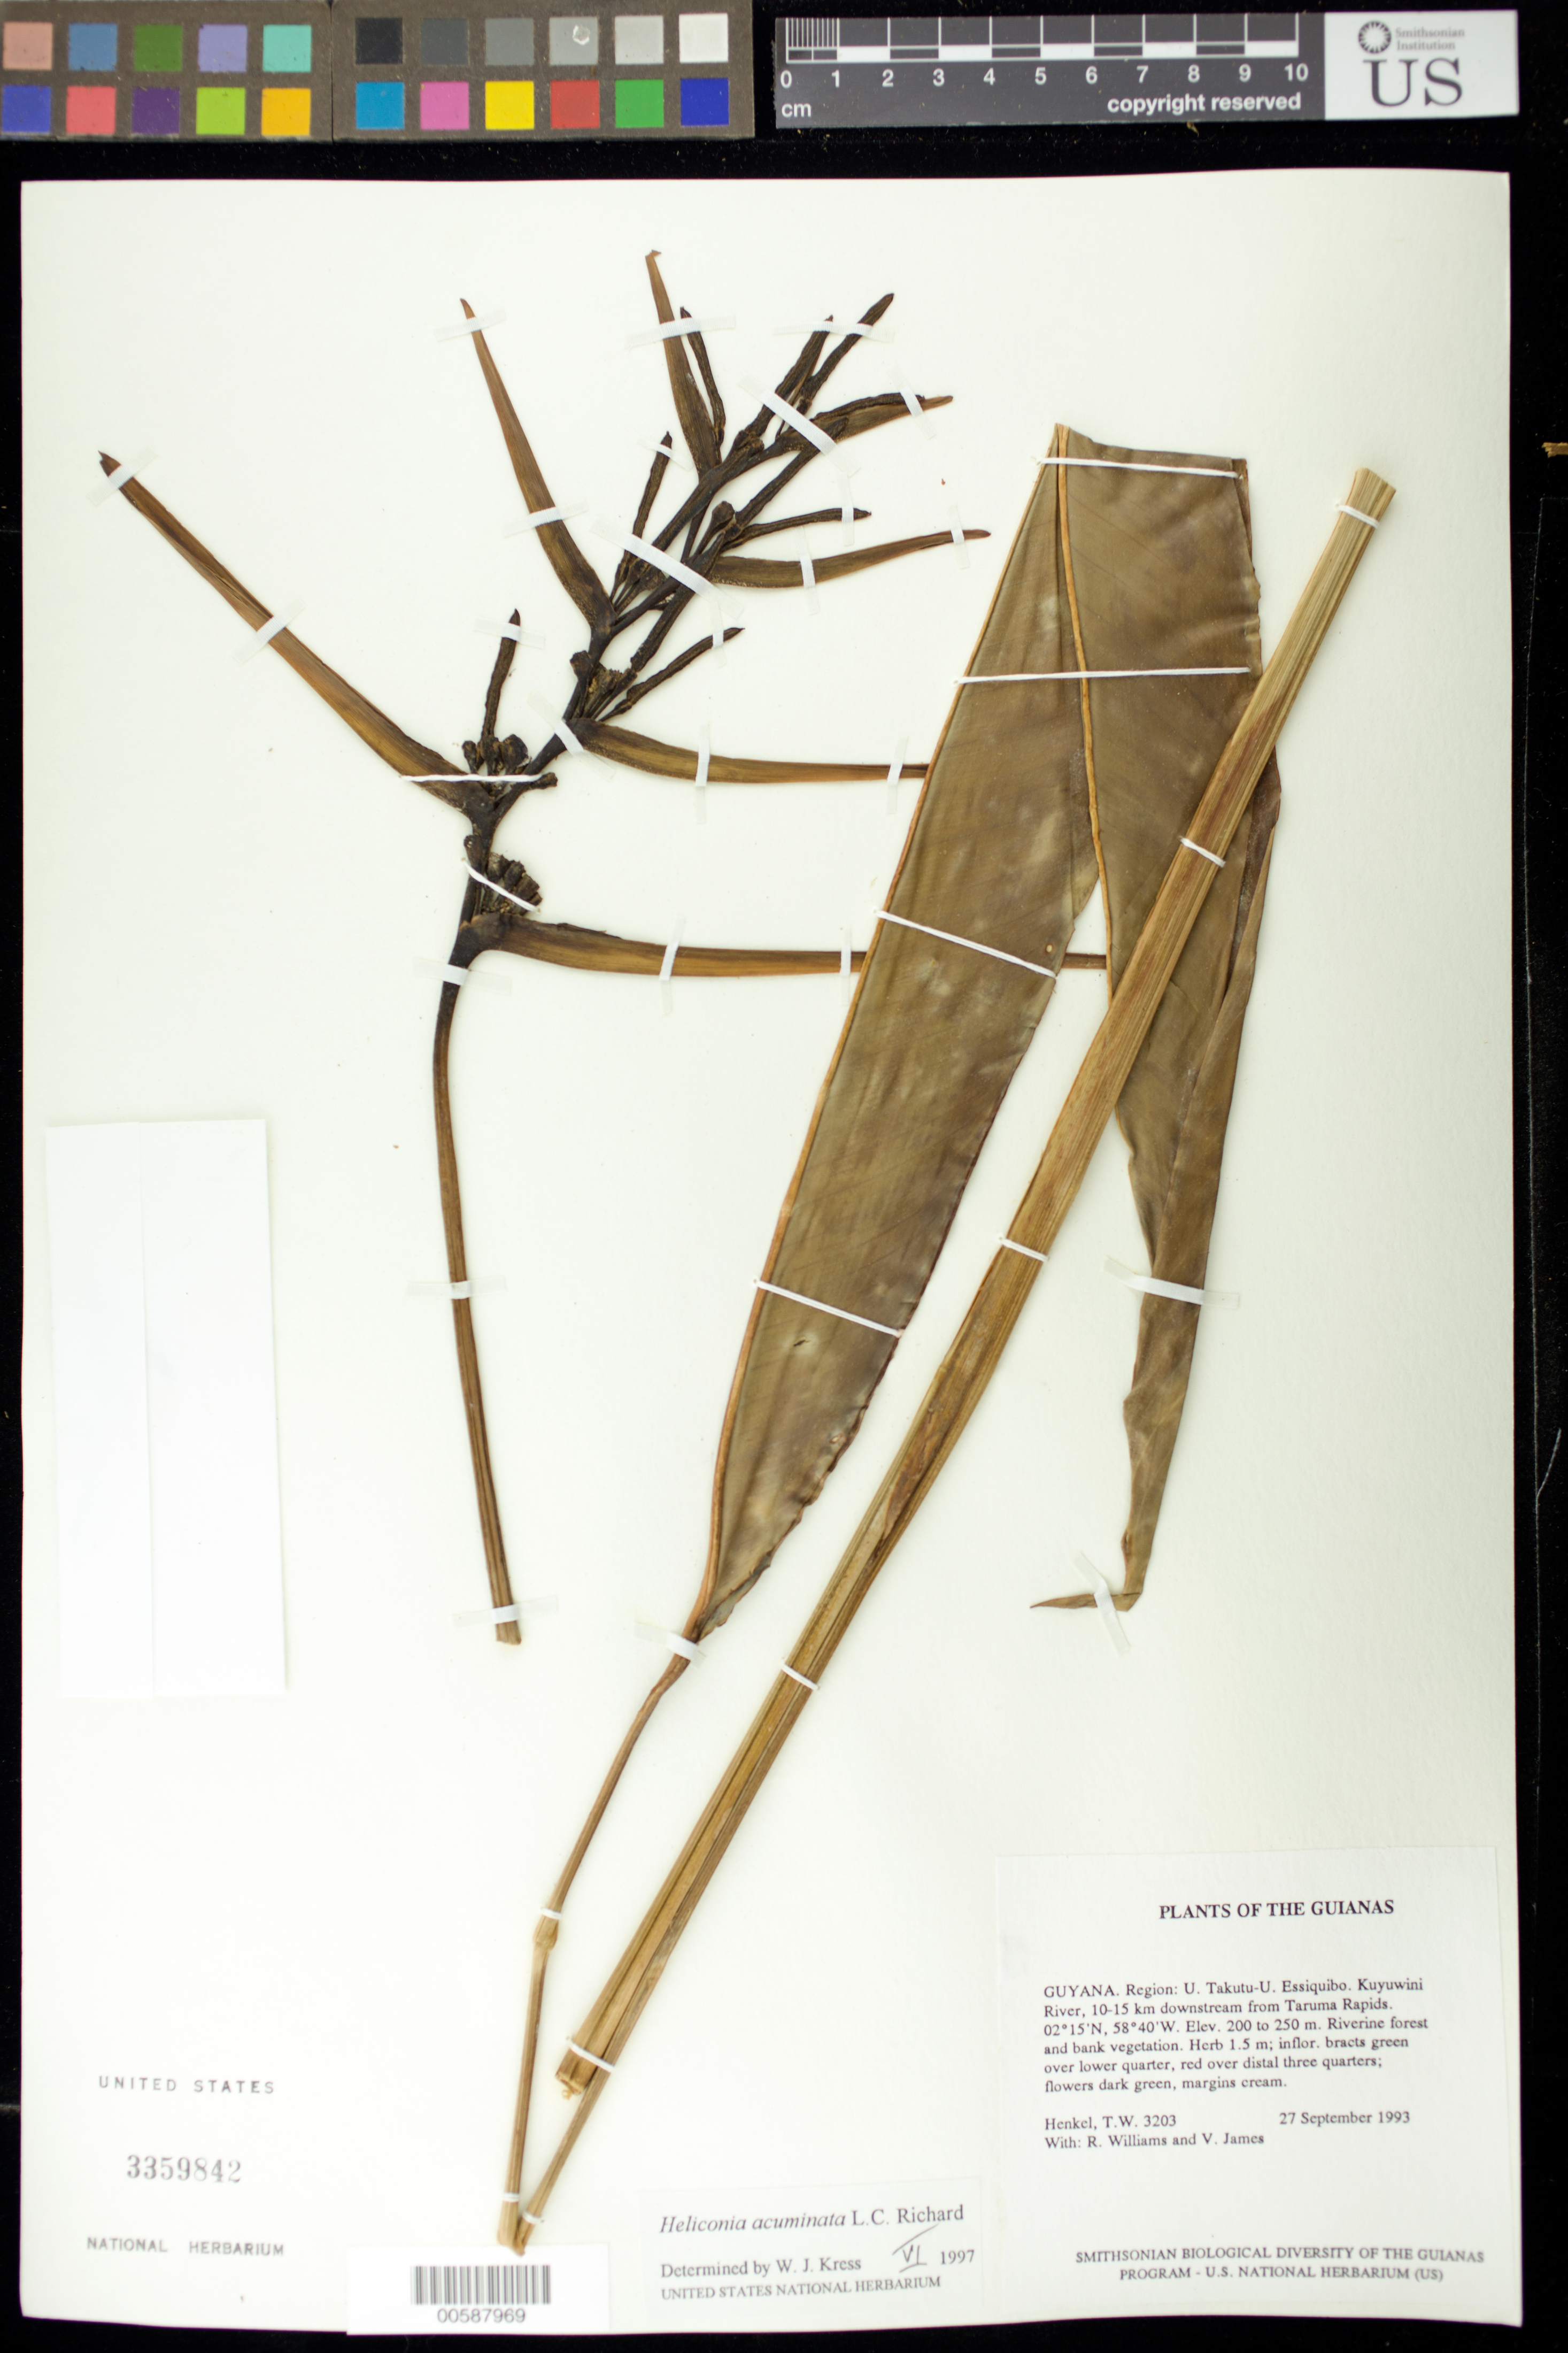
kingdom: Plantae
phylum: Tracheophyta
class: Liliopsida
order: Zingiberales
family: Heliconiaceae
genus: Heliconia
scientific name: Heliconia acuminata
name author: A. Rich.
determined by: Kress, W. J., (US), Smithsonian Institution - National Museum of Natural History (UNITED STATES)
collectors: T. Henkel, R. Williams & V. James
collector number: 3203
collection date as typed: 27 September 1993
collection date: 1993-09-27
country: Guyana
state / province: U. Takutu-U. Essequibo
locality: Kuyuwini River, 10-15 km downstream from Taruma Rapids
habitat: Riverine forest and bank vegetation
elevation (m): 200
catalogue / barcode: US 3359842